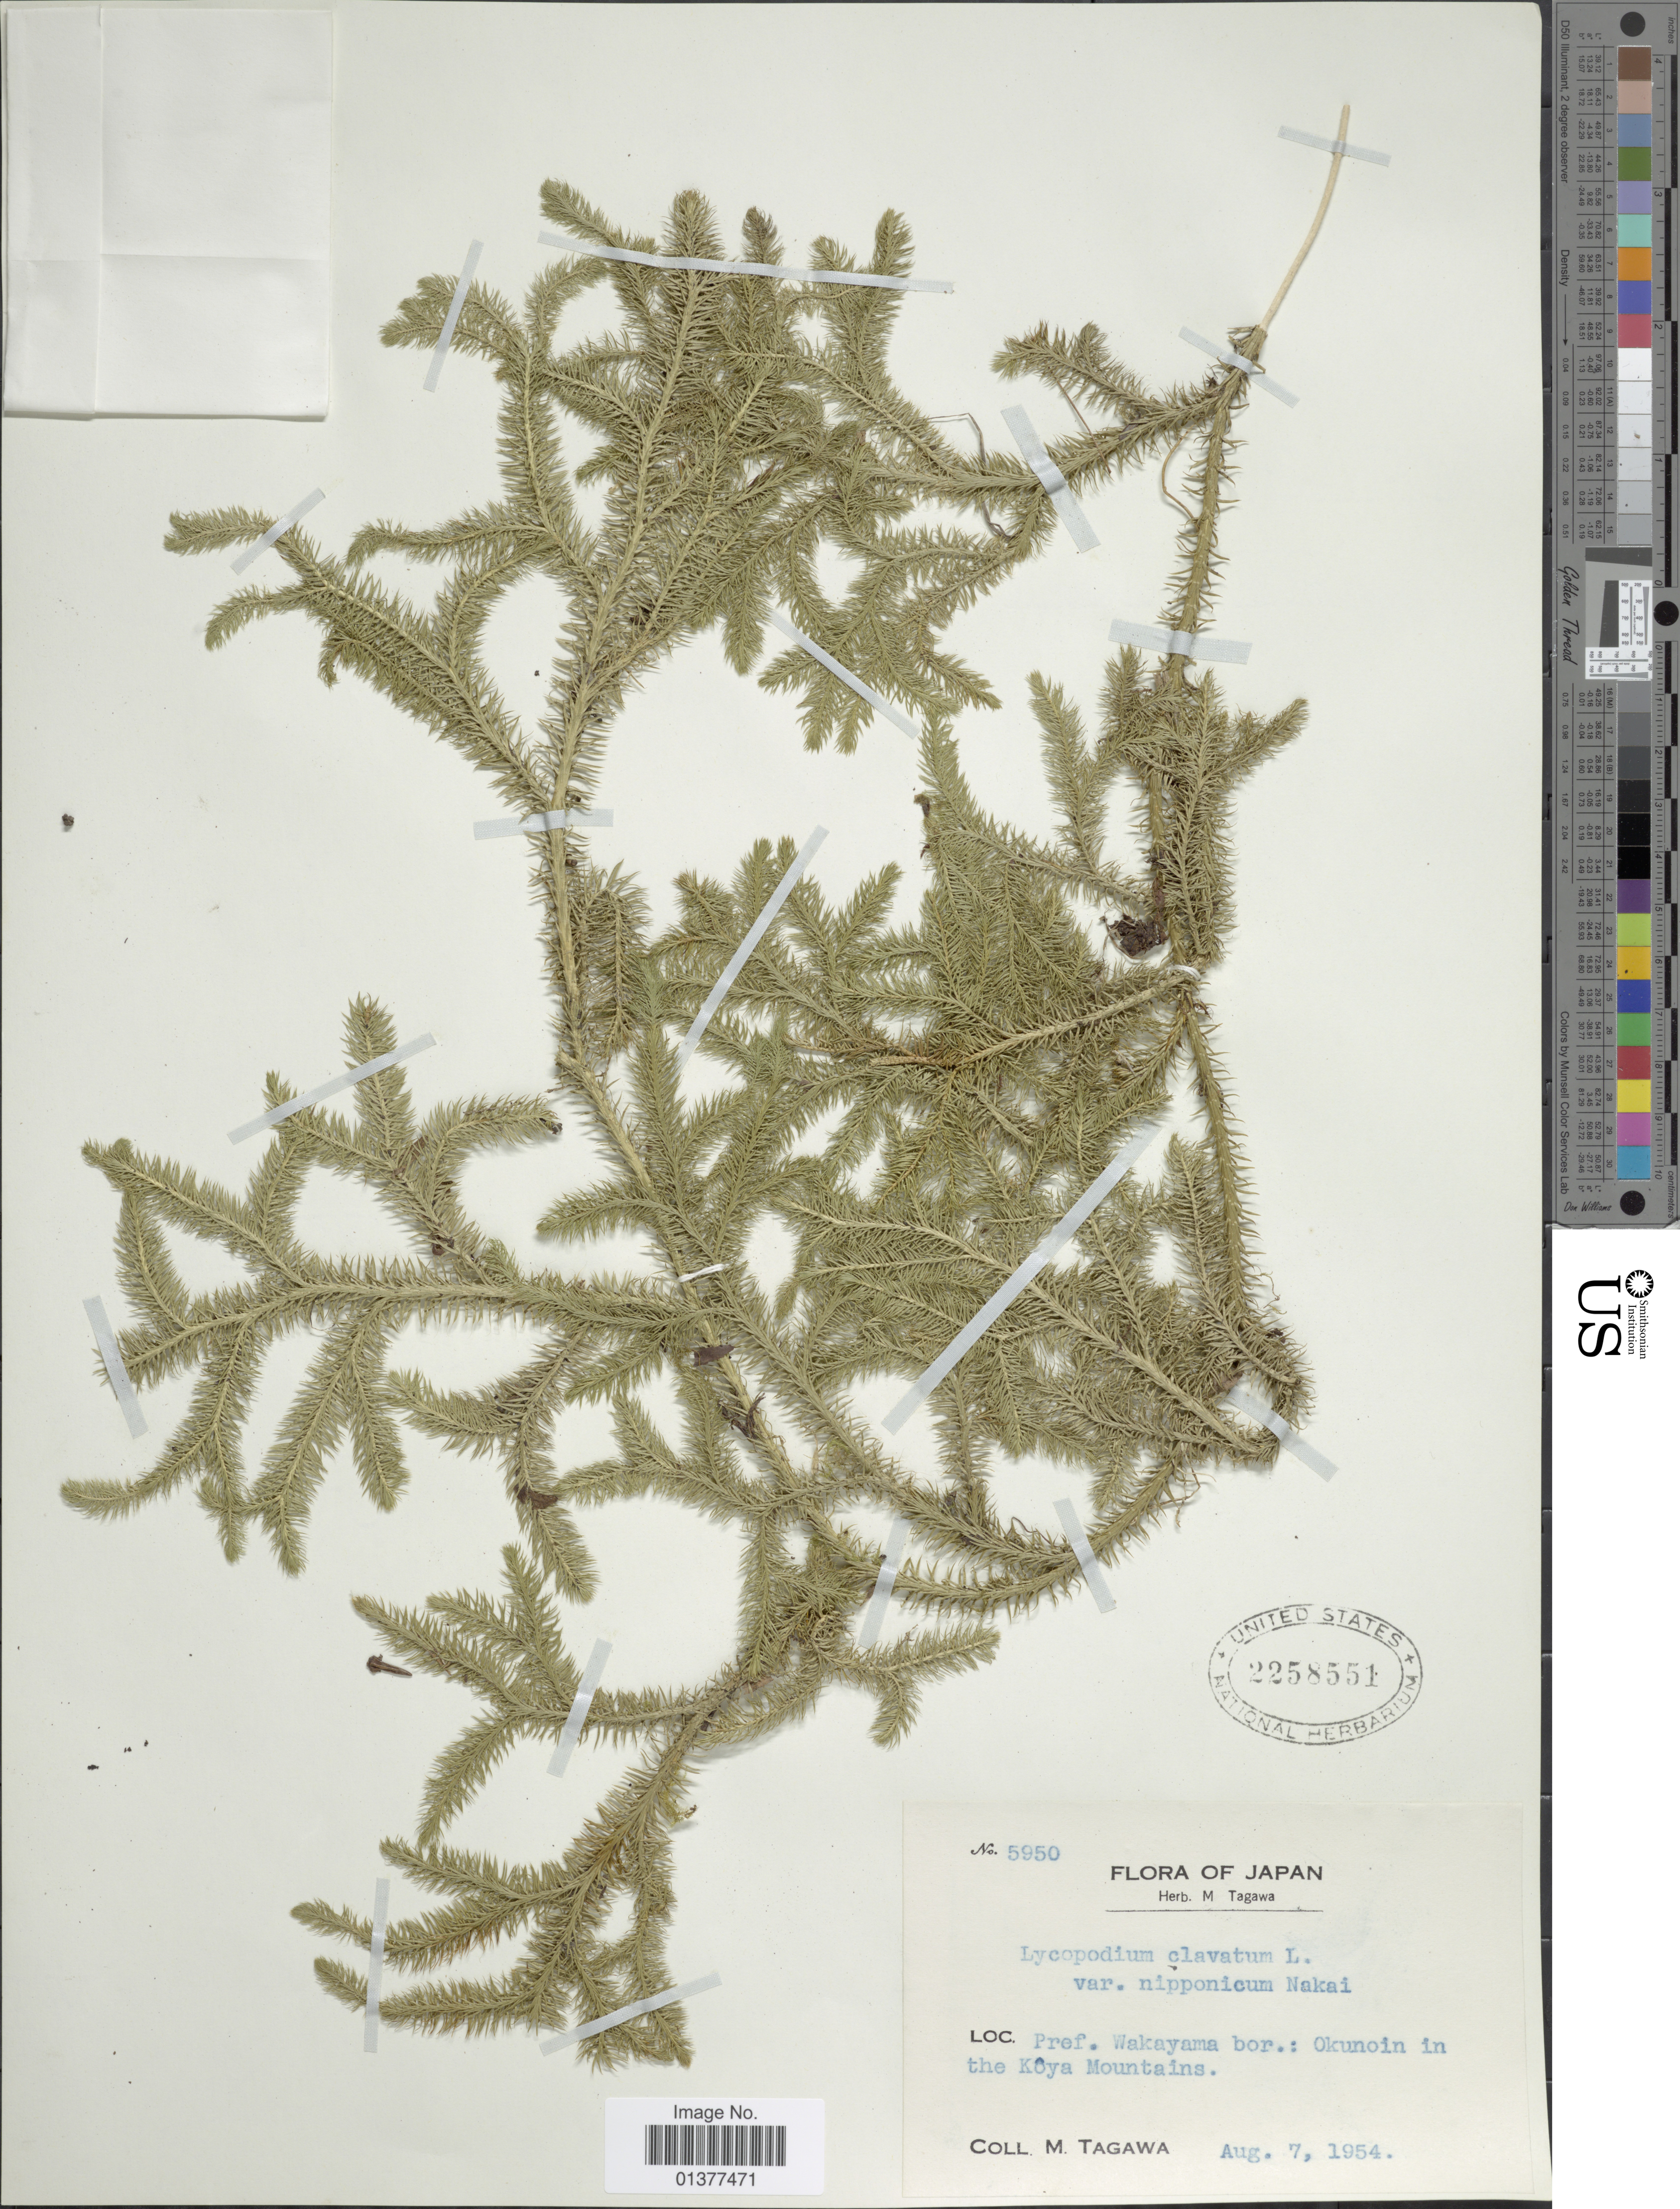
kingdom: Plantae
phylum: Tracheophyta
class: Lycopodiopsida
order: Lycopodiales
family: Lycopodiaceae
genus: Lycopodium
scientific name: Lycopodium clavatum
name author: L.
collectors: M. Tagawa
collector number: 5950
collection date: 1954-08-07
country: Japan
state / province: Wakayama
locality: Pref. Wakayama bor.: Okunoin in the Koya Mountains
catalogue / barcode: US 2258551